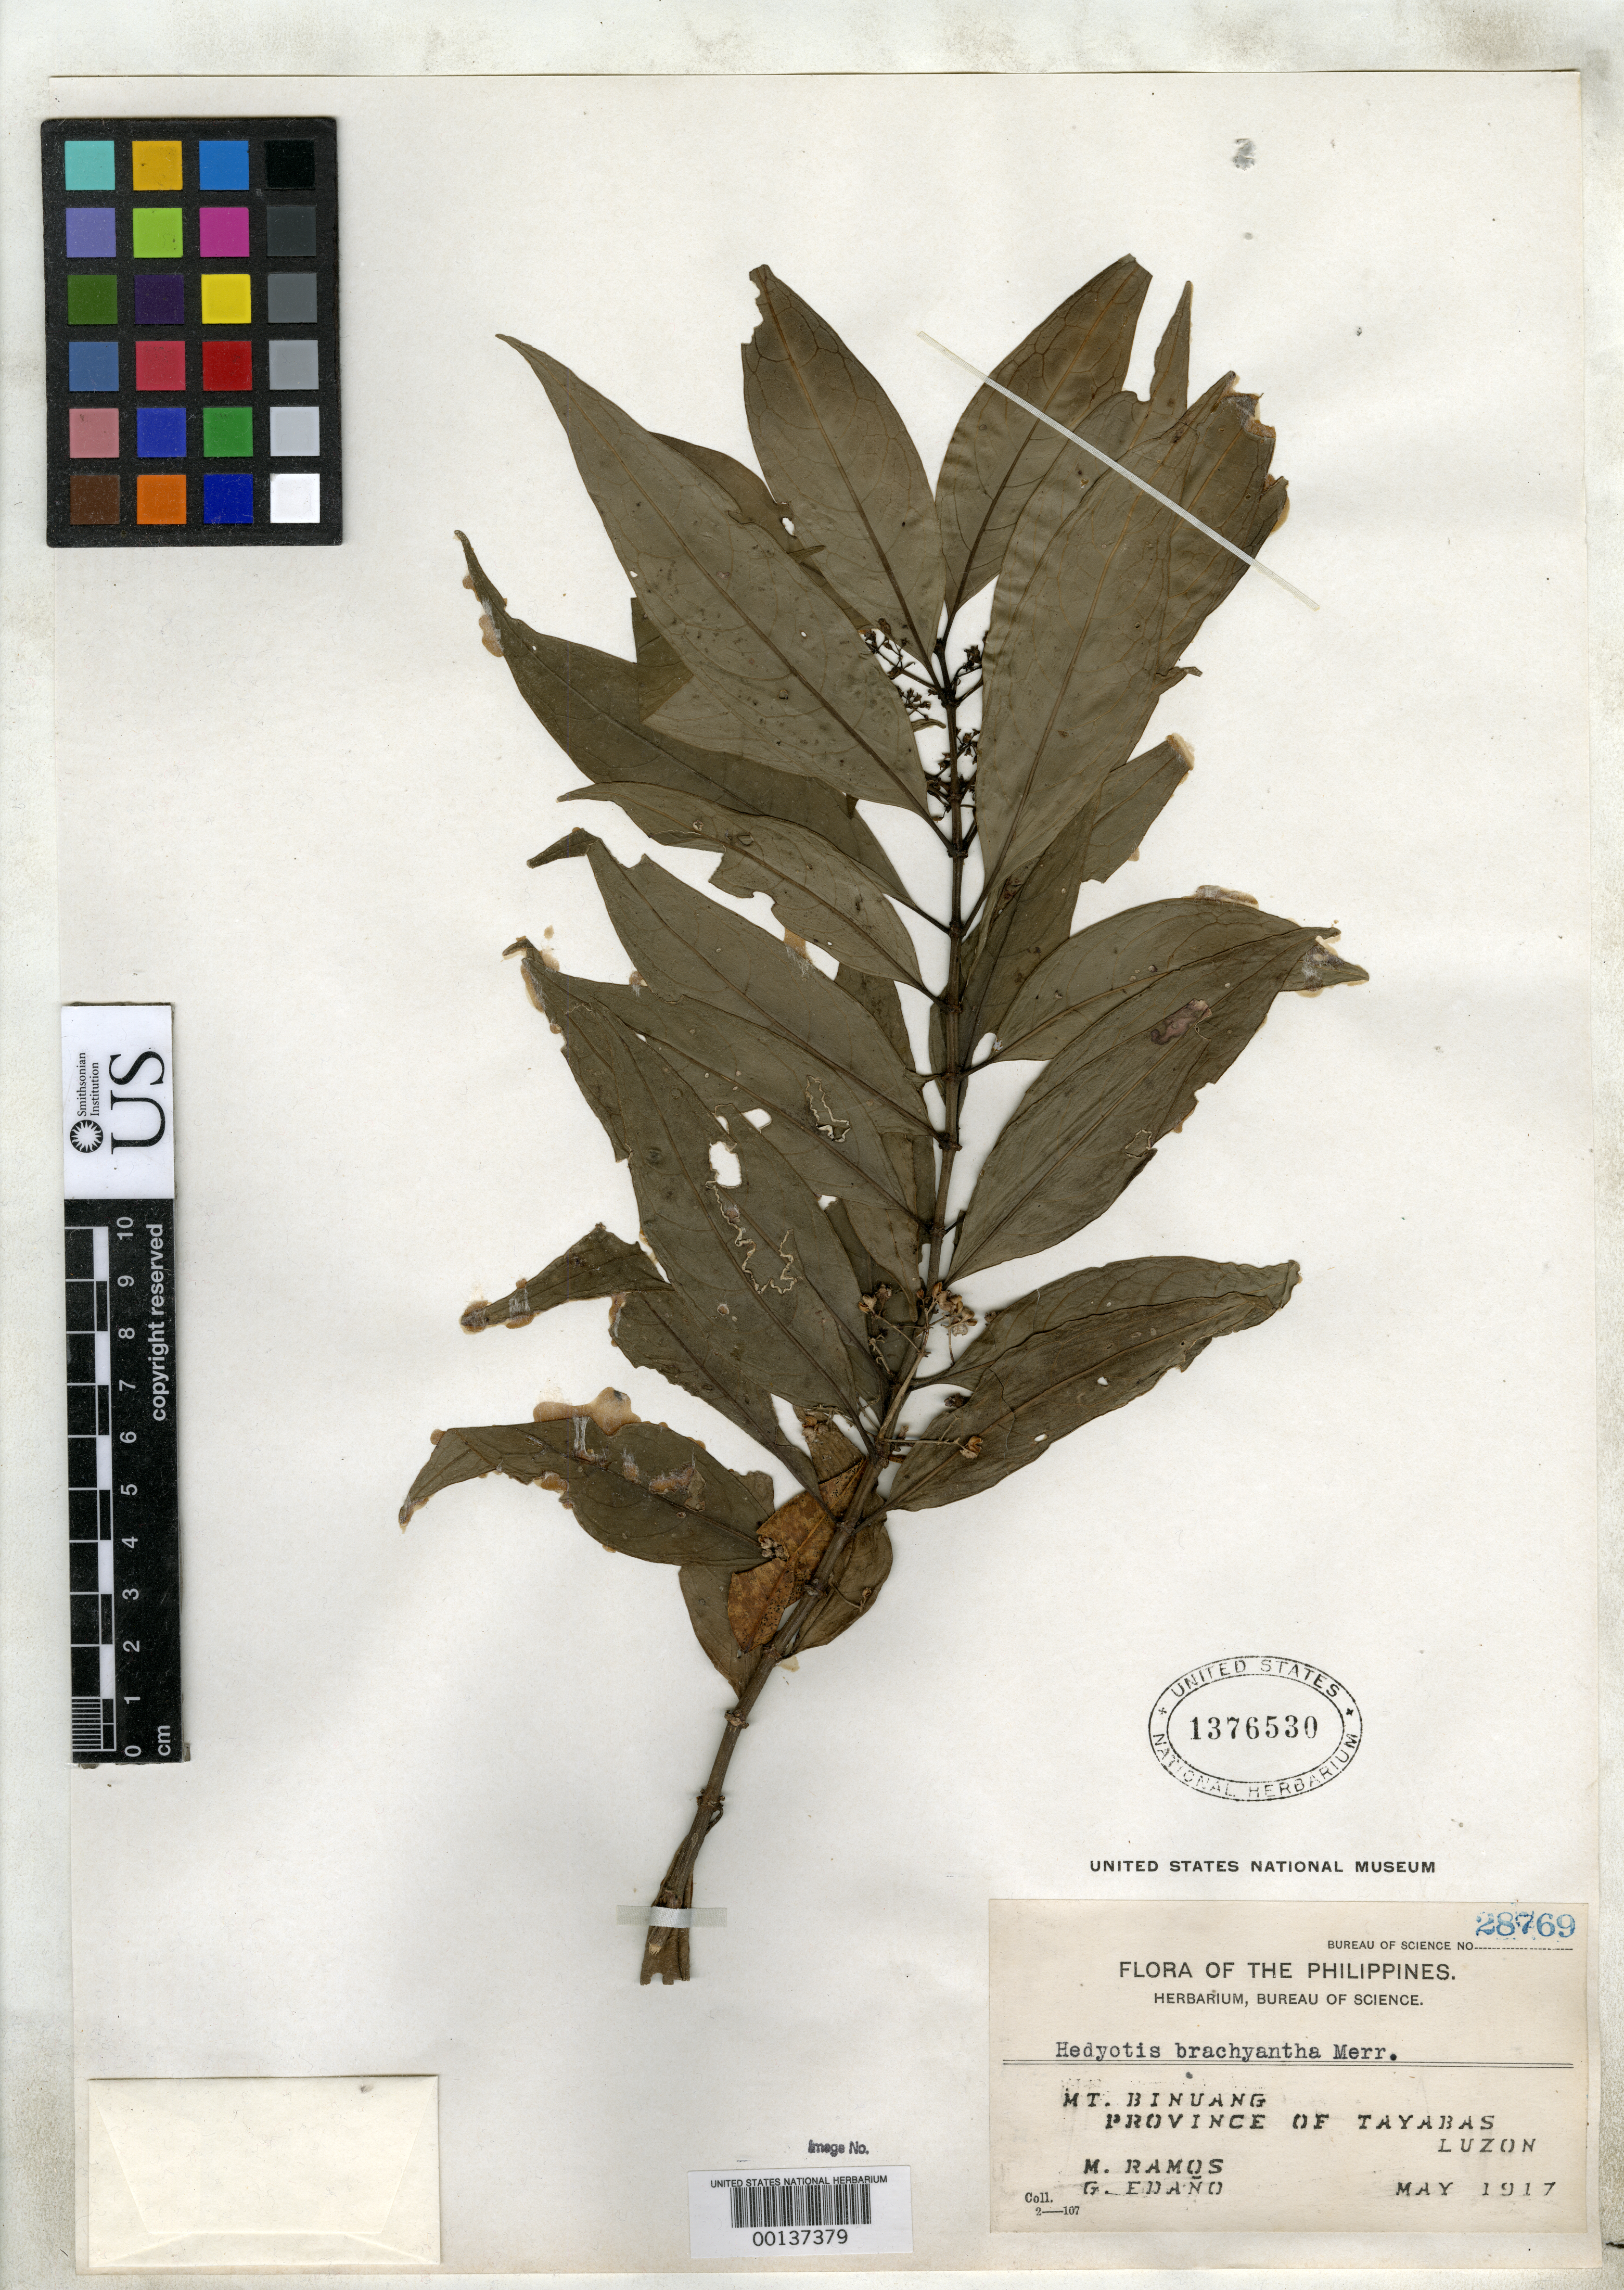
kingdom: Plantae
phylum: Tracheophyta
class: Magnoliopsida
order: Gentianales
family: Rubiaceae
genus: Hedyotis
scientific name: Hedyotis brachyantha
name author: Merr.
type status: Isotype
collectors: M. Ramos & G. E. Edaño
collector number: Bur. Sci. 28769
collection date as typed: May 1917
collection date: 1917-05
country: Philippines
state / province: Calabarzon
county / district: Quezon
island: Luzon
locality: Mt. Binuang.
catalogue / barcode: US 1376530